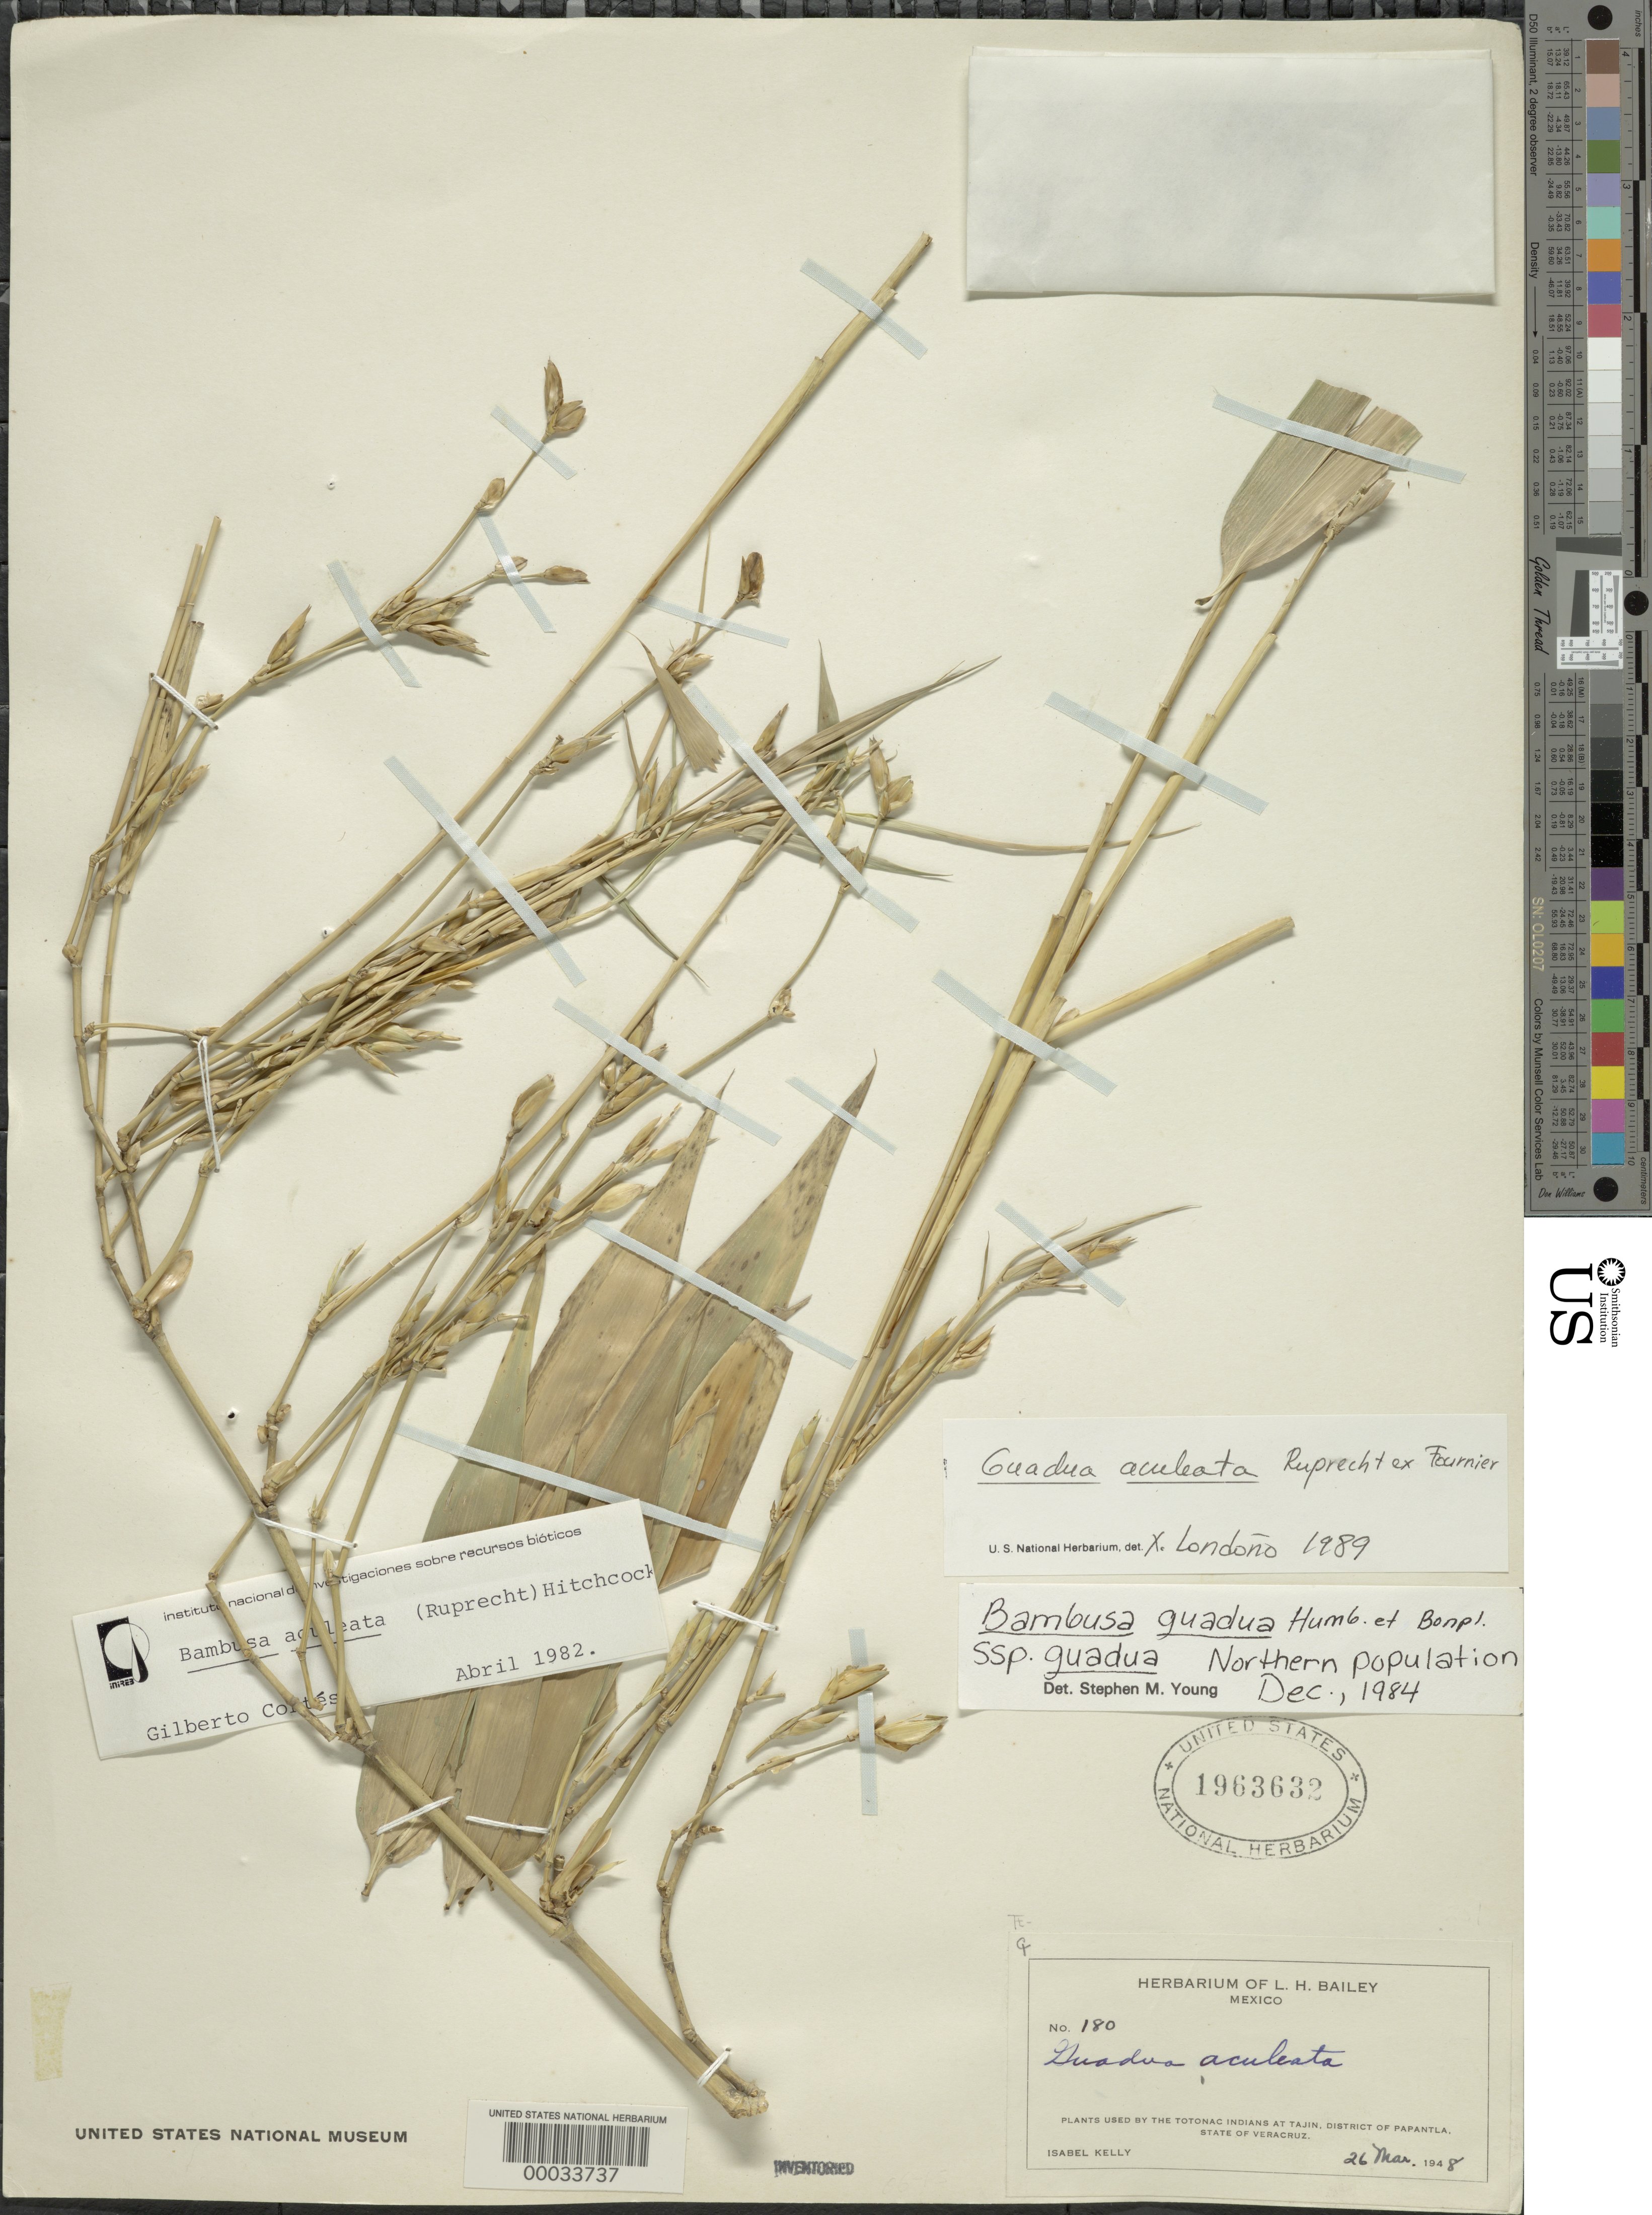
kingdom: Plantae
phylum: Tracheophyta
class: Liliopsida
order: Poales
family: Poaceae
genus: Guadua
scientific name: Guadua aculeata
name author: Rupr. ex E. Fourn.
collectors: I. Kelly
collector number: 180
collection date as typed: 26 Mar 1948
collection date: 1948-03-26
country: Mexico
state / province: Veracruz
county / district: Papantla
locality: Papantla de olarte mun., tajin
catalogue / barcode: US 1963632